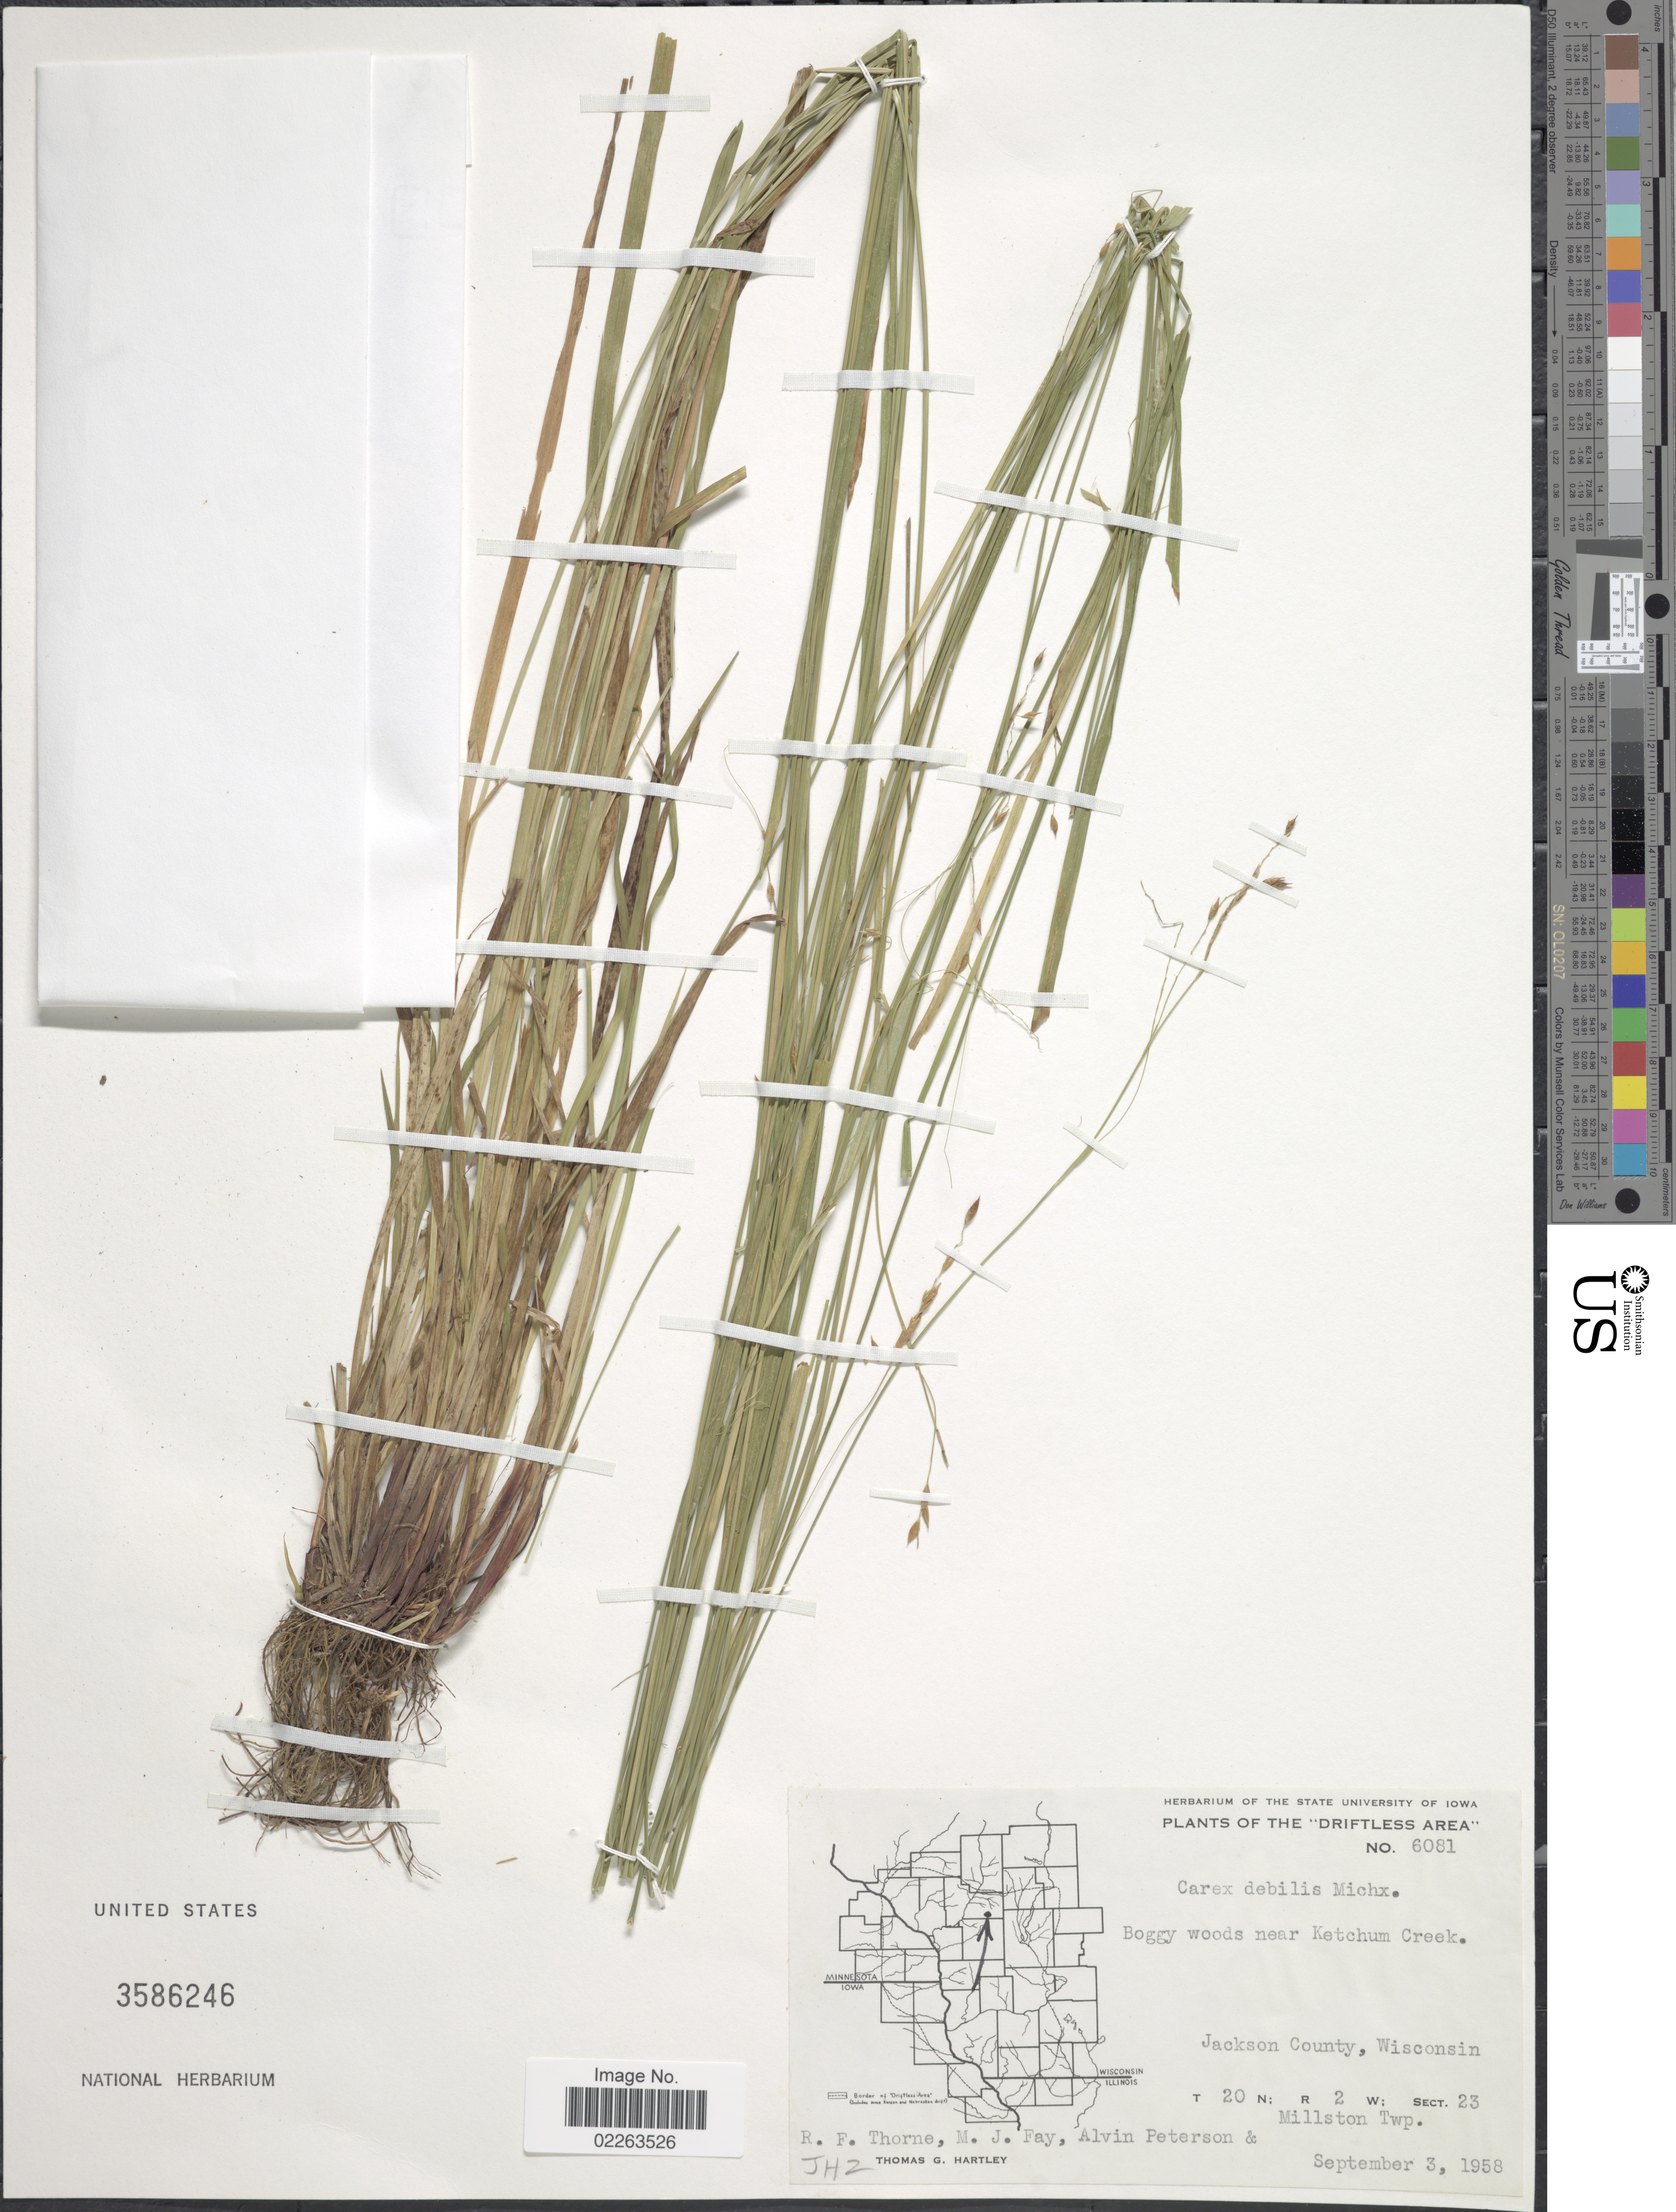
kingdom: Plantae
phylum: Tracheophyta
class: Liliopsida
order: Poales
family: Cyperaceae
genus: Carex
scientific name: Carex debilis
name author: Michx.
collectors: R. F. Thorne, M. Fay, A. M. Peterson & T. G. Hartley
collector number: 6081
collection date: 1958-09-03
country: United States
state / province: Wisconsin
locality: The "Driftless Area". Boggy woods near Ketchum Creek. Jackosn County. T20N; R2W; Sect. 23. Millston Twp.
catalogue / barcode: US 3586246